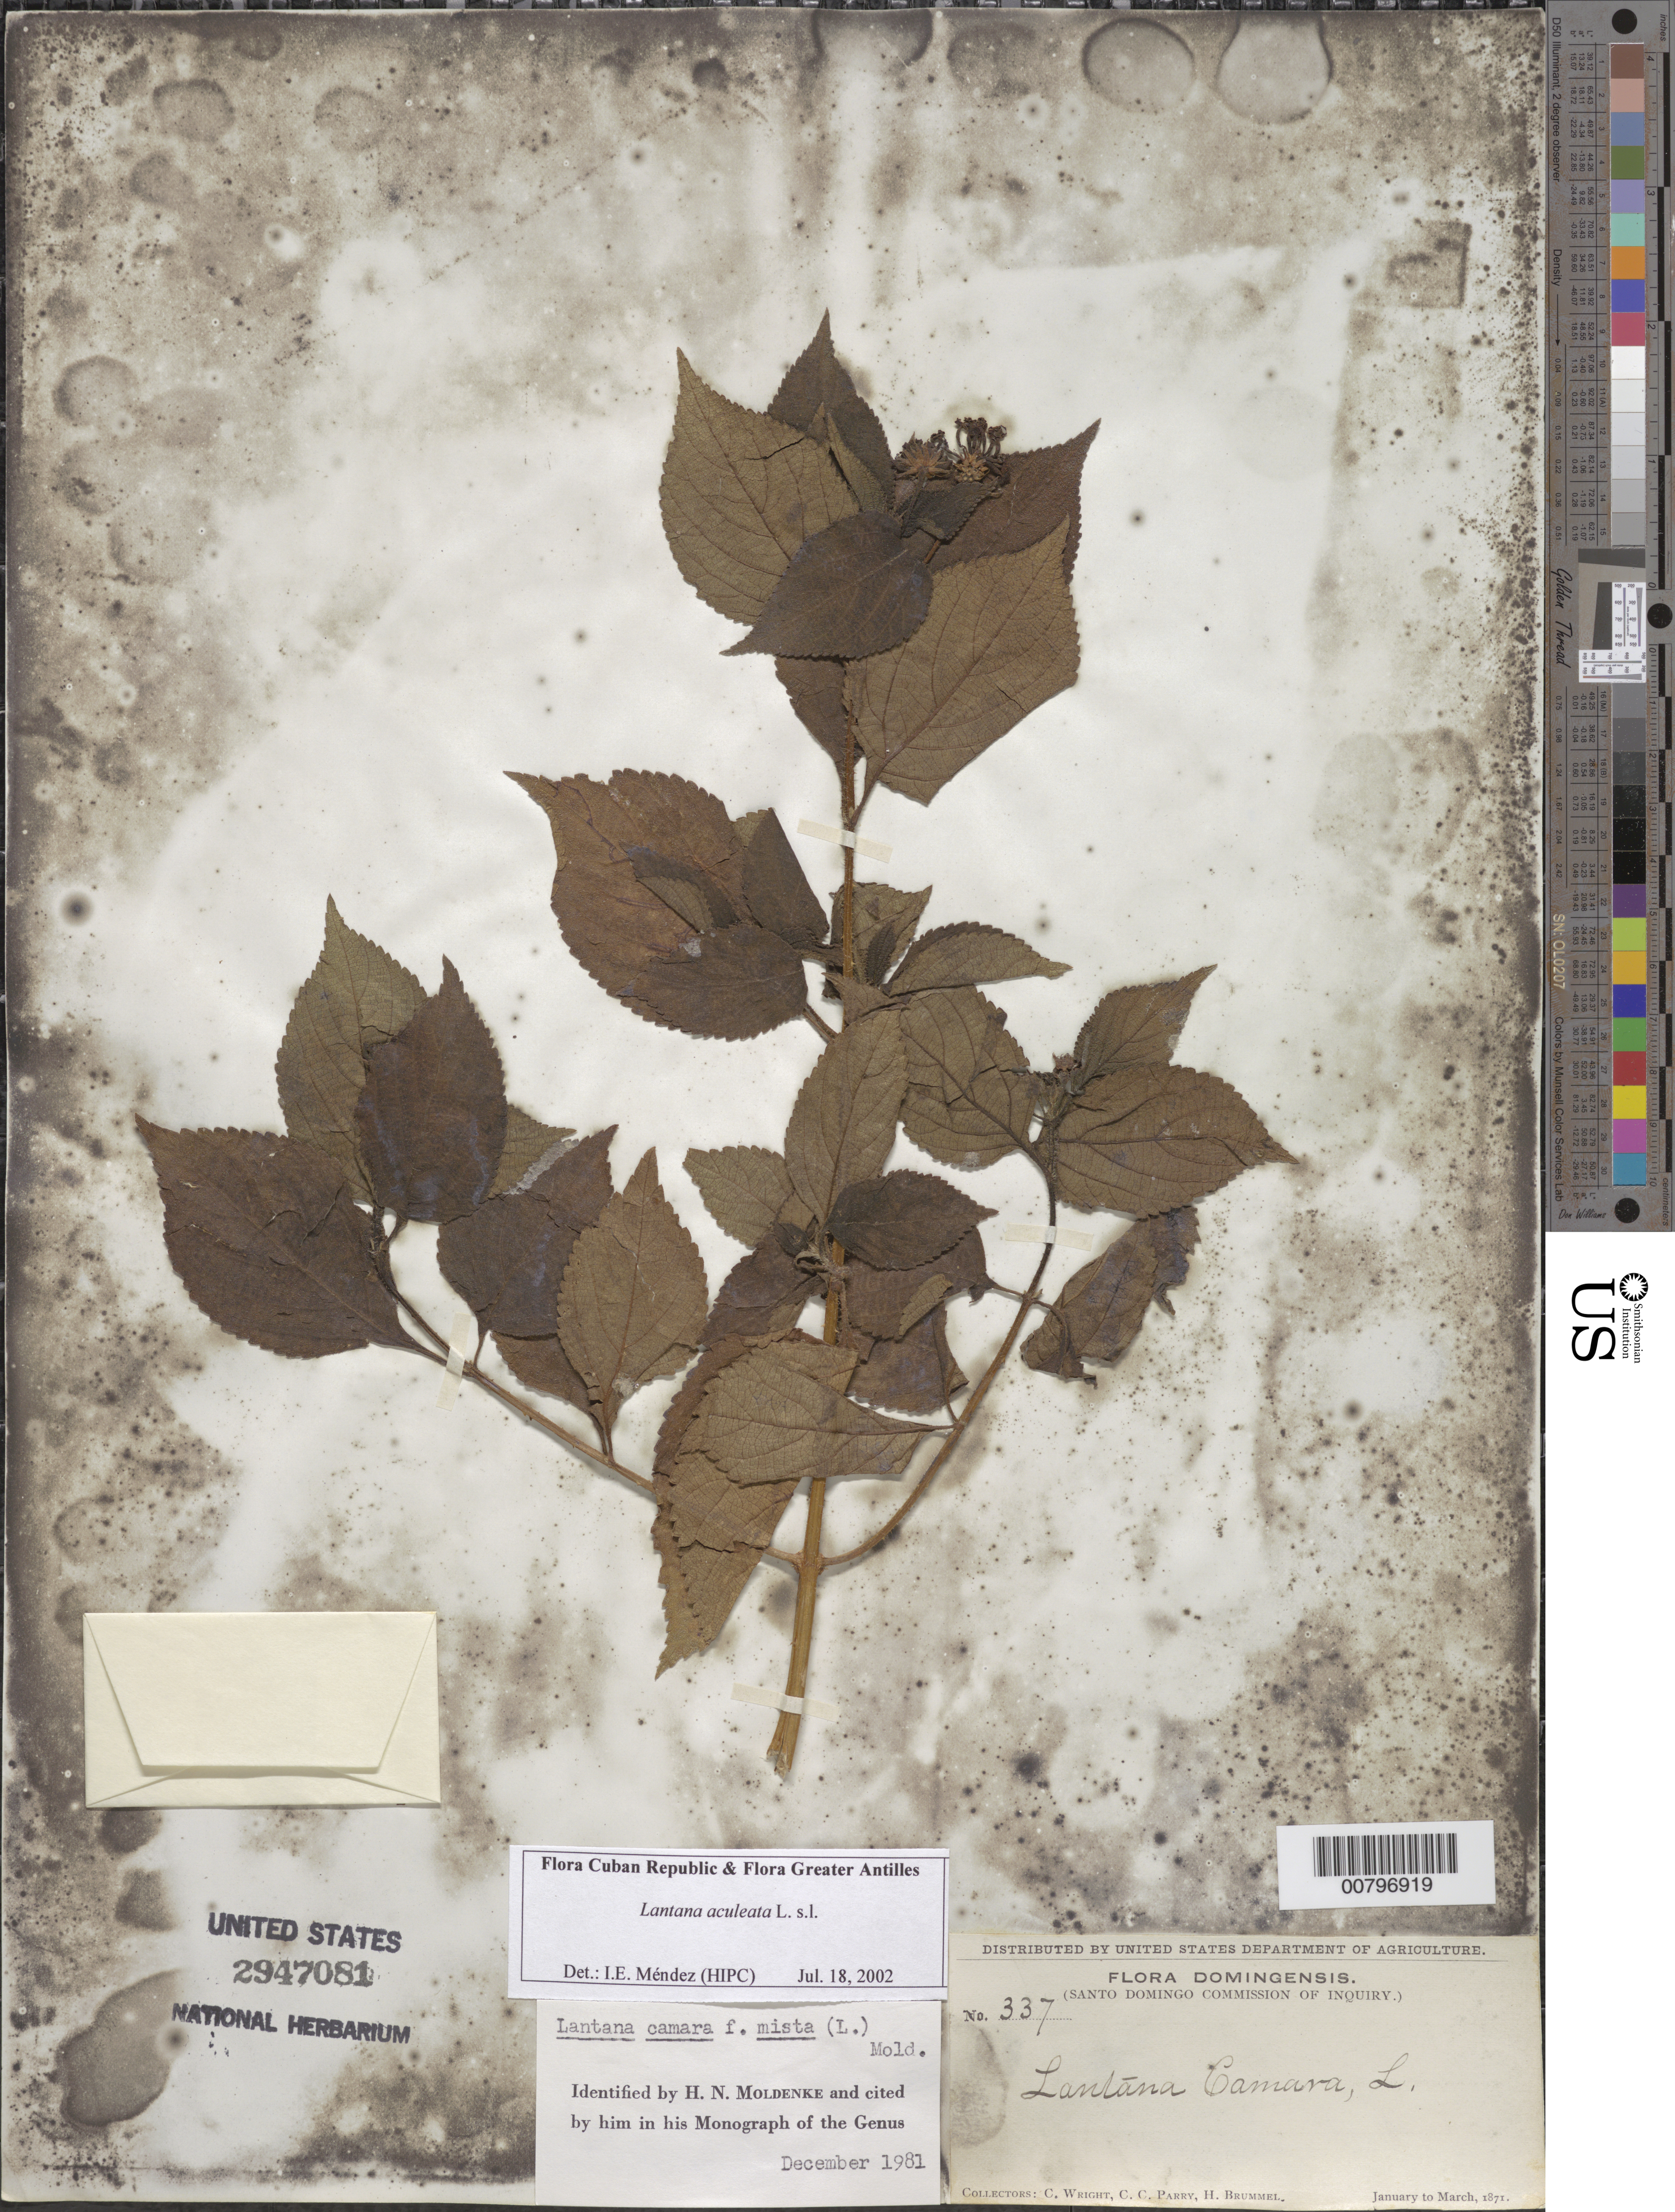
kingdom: Plantae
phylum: Tracheophyta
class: Magnoliopsida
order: Lamiales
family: Verbenaceae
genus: Lantana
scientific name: Lantana x aculeata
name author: L.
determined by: Méndez, Isidro E., (HIPC)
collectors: J. J. Jiménez Almonte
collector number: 841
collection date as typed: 07 Oct 1945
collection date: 1945-10-07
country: Dominican Republic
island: Hispaniola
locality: Doña Sanica, Hato del Yaque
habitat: Dry and humid areas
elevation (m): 200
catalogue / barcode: US 1881500